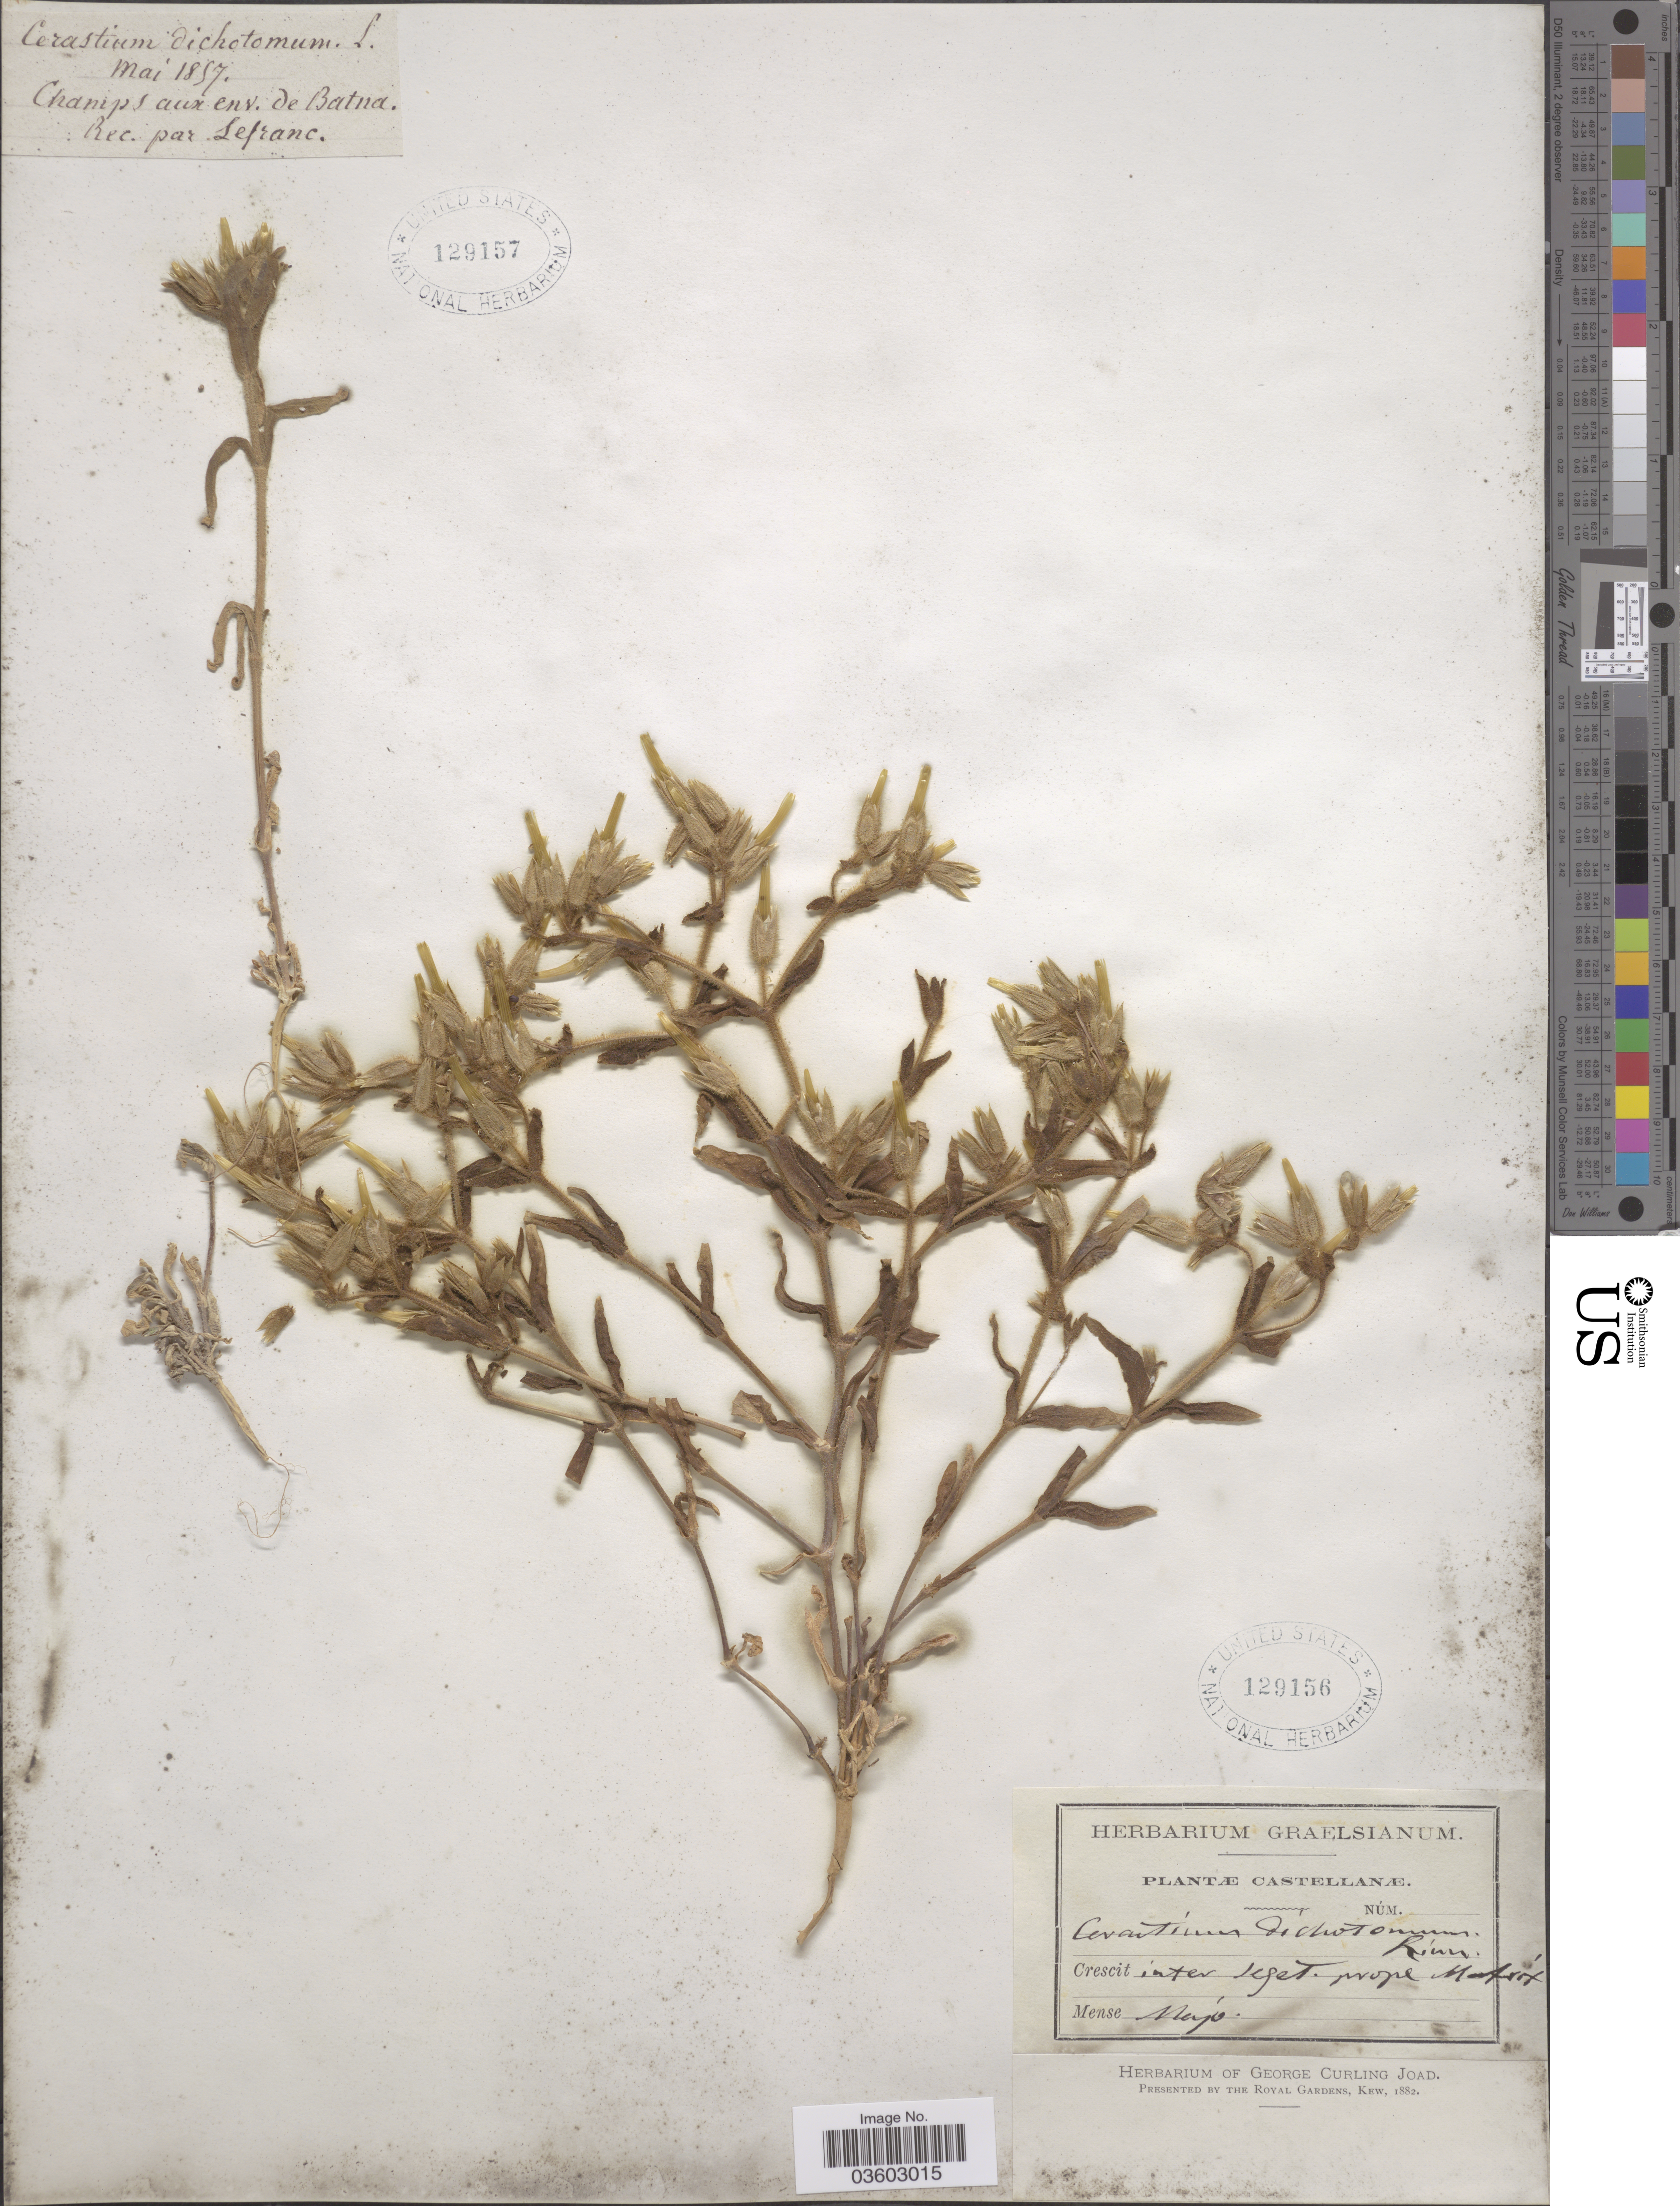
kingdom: Plantae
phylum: Tracheophyta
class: Magnoliopsida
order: Caryophyllales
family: Caryophyllaceae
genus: Cerastium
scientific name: Cerastium dichotomum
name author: L.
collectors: ex Herb. Graelsianum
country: Spain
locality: Castellanæ. Inter leget. prope Matrit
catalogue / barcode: US 129156